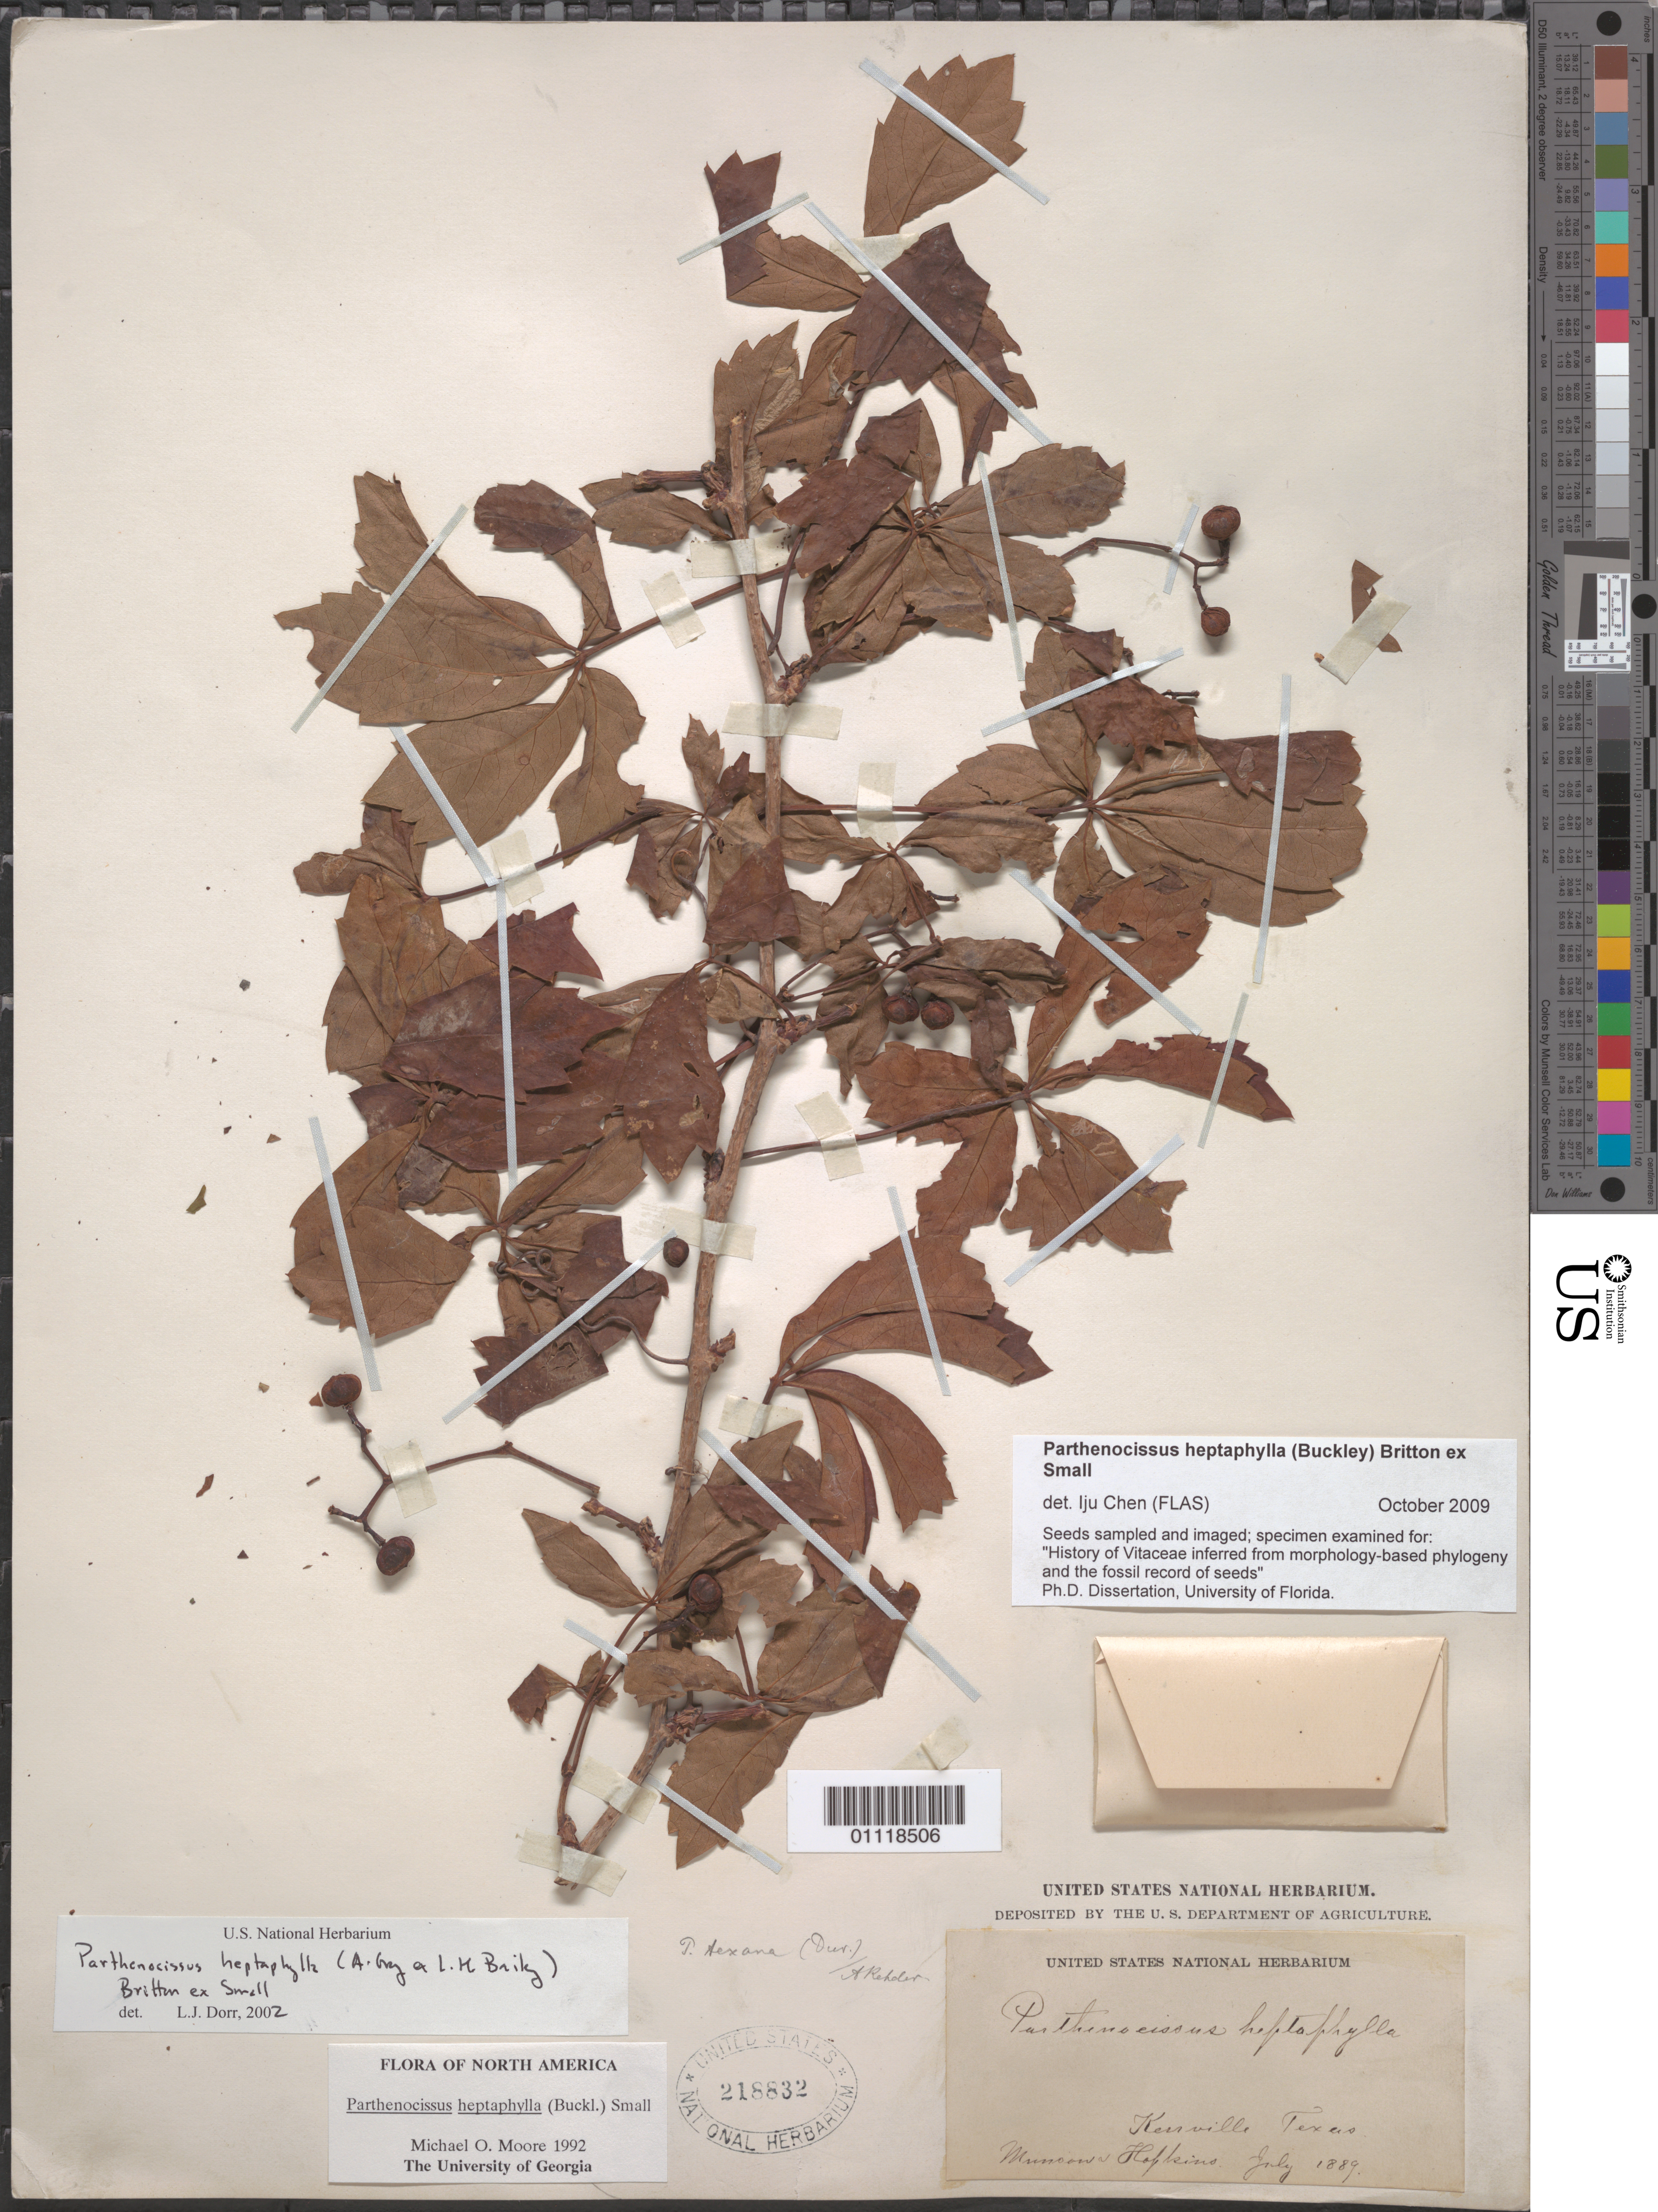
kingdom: Plantae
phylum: Tracheophyta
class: Magnoliopsida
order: Vitales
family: Vitaceae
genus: Parthenocissus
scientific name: Parthenocissus heptaphylla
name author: (Buckley) Britton ex Small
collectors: M. Hopkins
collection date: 1889-07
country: United States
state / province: Texas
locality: Kerrville.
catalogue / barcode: US 218832